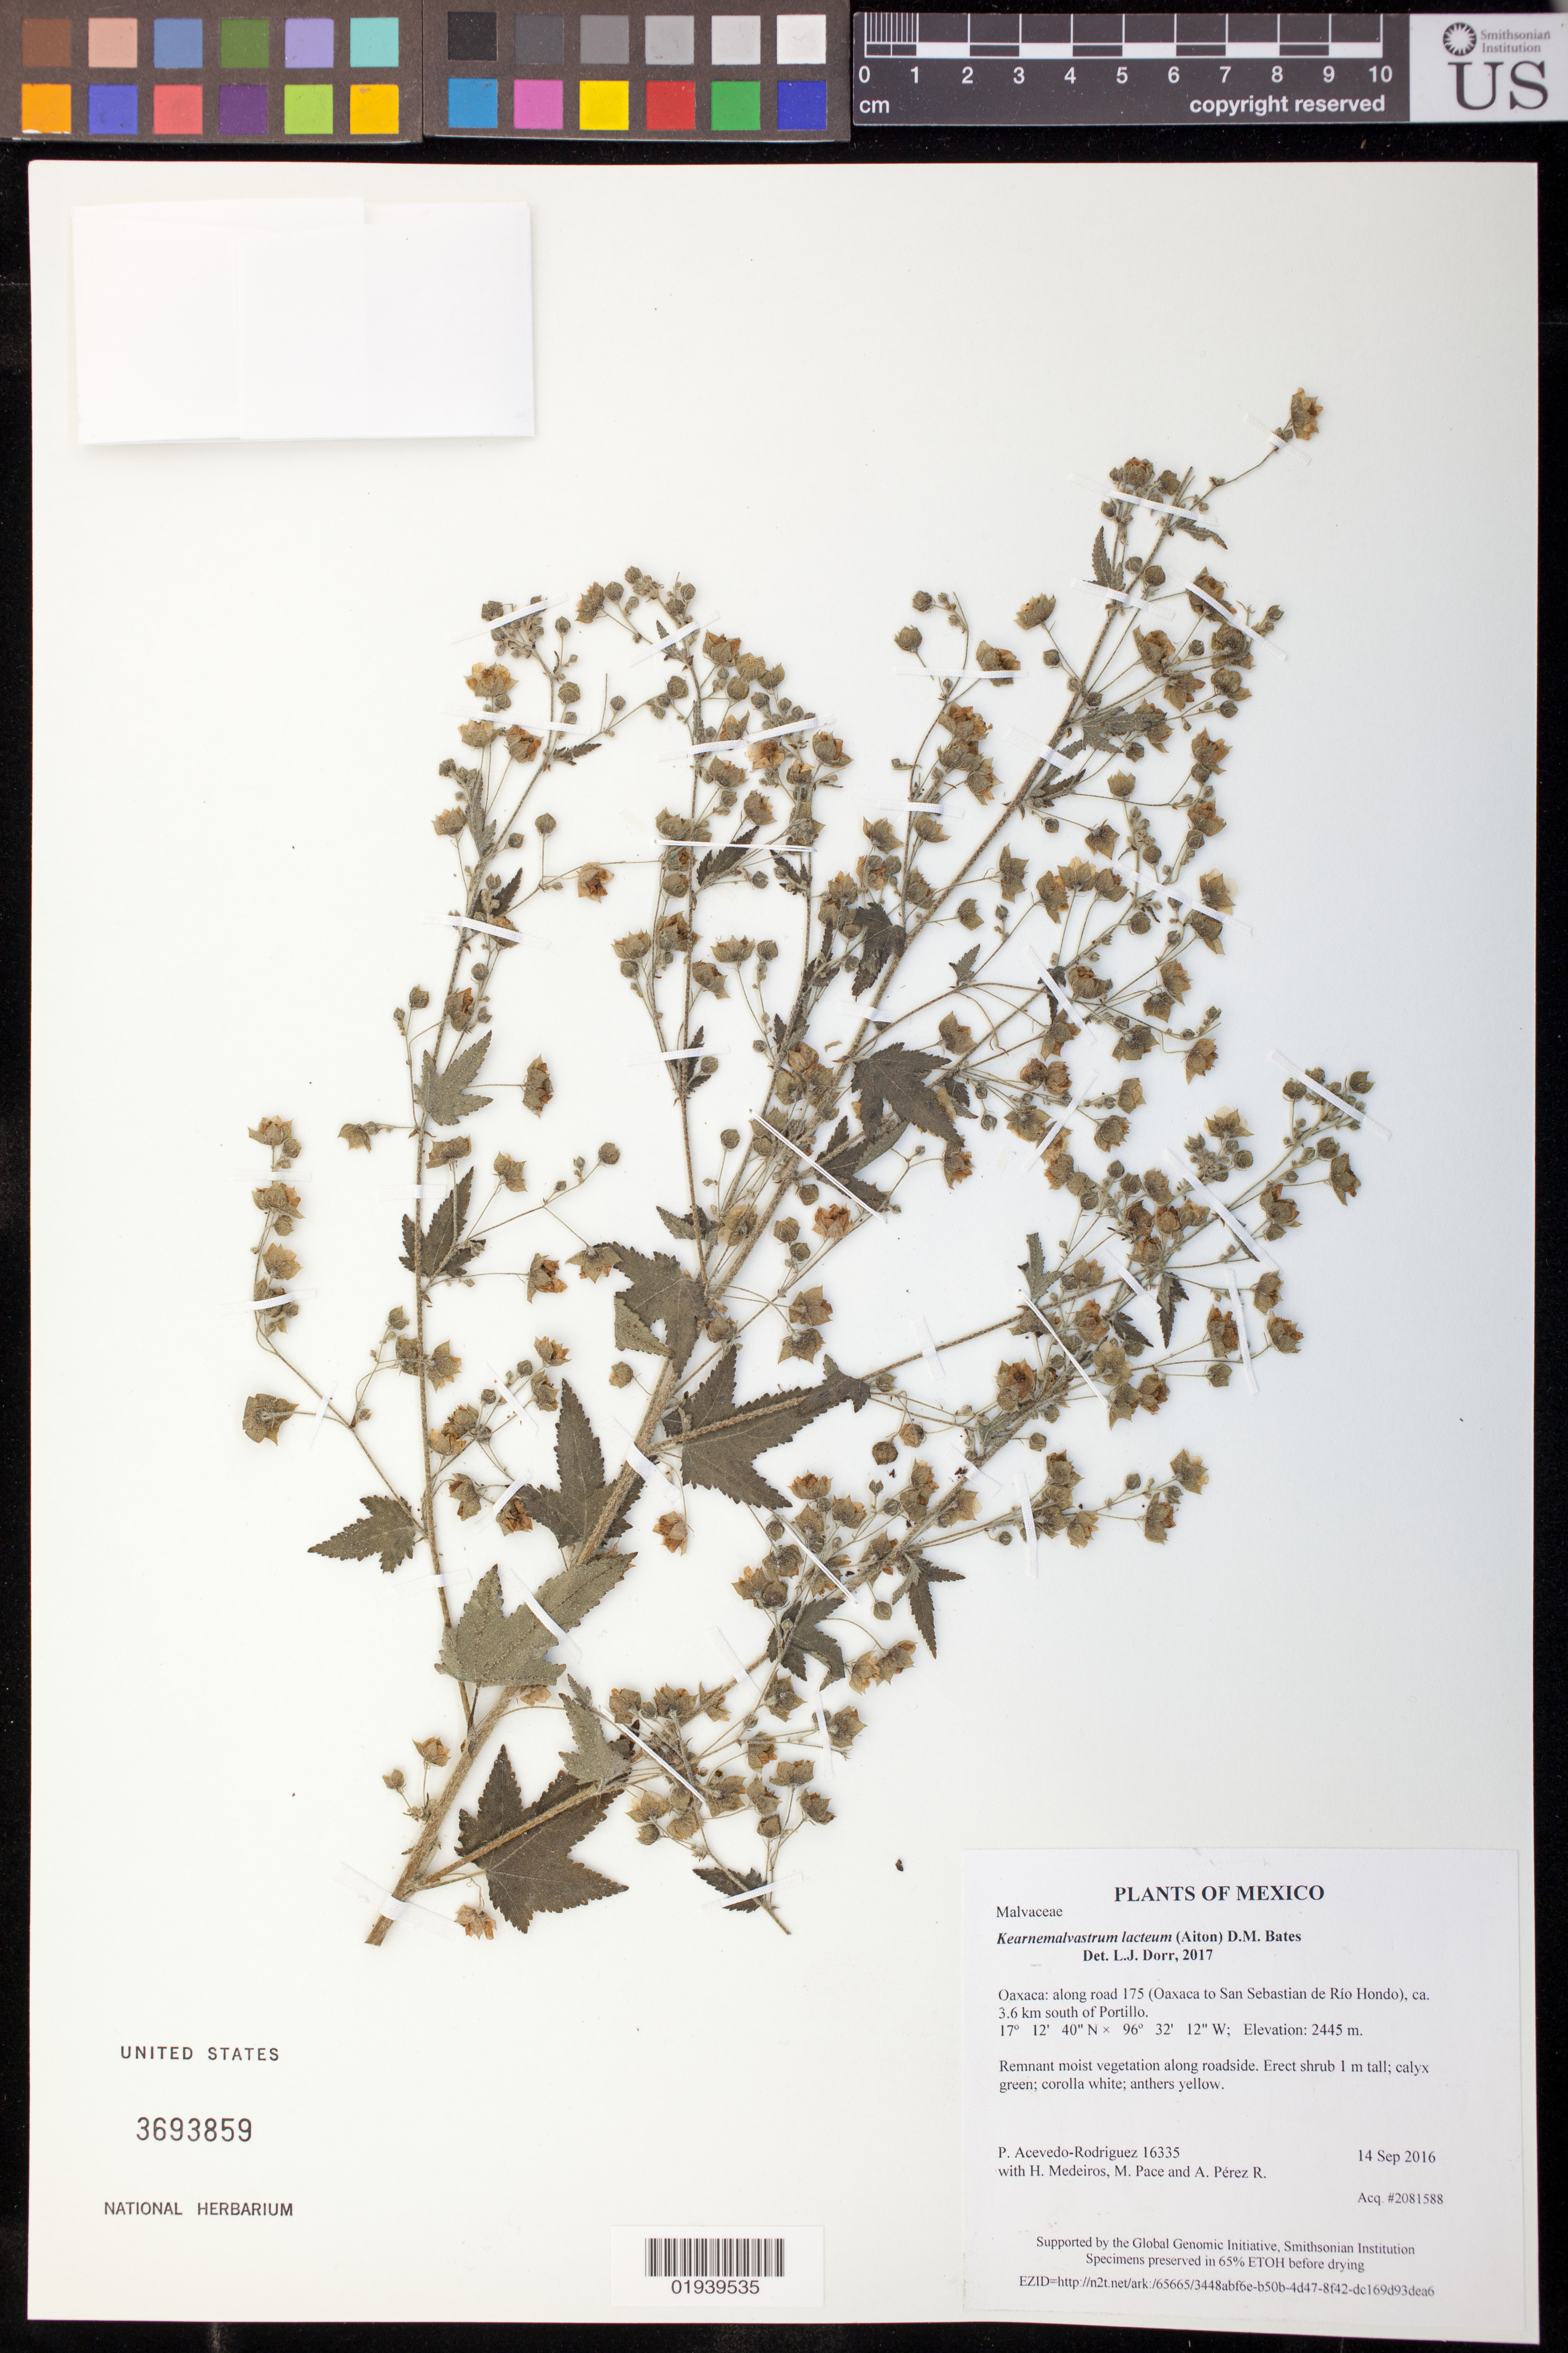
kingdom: Plantae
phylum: Tracheophyta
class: Magnoliopsida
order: Malvales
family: Malvaceae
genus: Kearnemalvastrum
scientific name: Kearnemalvastrum lacteum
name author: (Aiton) D.M. Bates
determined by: Dorr, L. J., (BOT), Smithsonian Institution - National Museum of Natural History (UNITED STATES)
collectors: P. Acevedo-Rodr., H. Medeiros, M. R. Pace & A. Pérez R.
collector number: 16335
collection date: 2016-09-14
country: Mexico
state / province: Oaxaca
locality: along road 175 (Oaxaca to San Sebastian de Río Hondo), ca. 3.6 km south of Portillo.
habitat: Remnant moist vegetation along roadside.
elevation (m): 2445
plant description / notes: US, NY, K, MO, F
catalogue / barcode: US 3693859